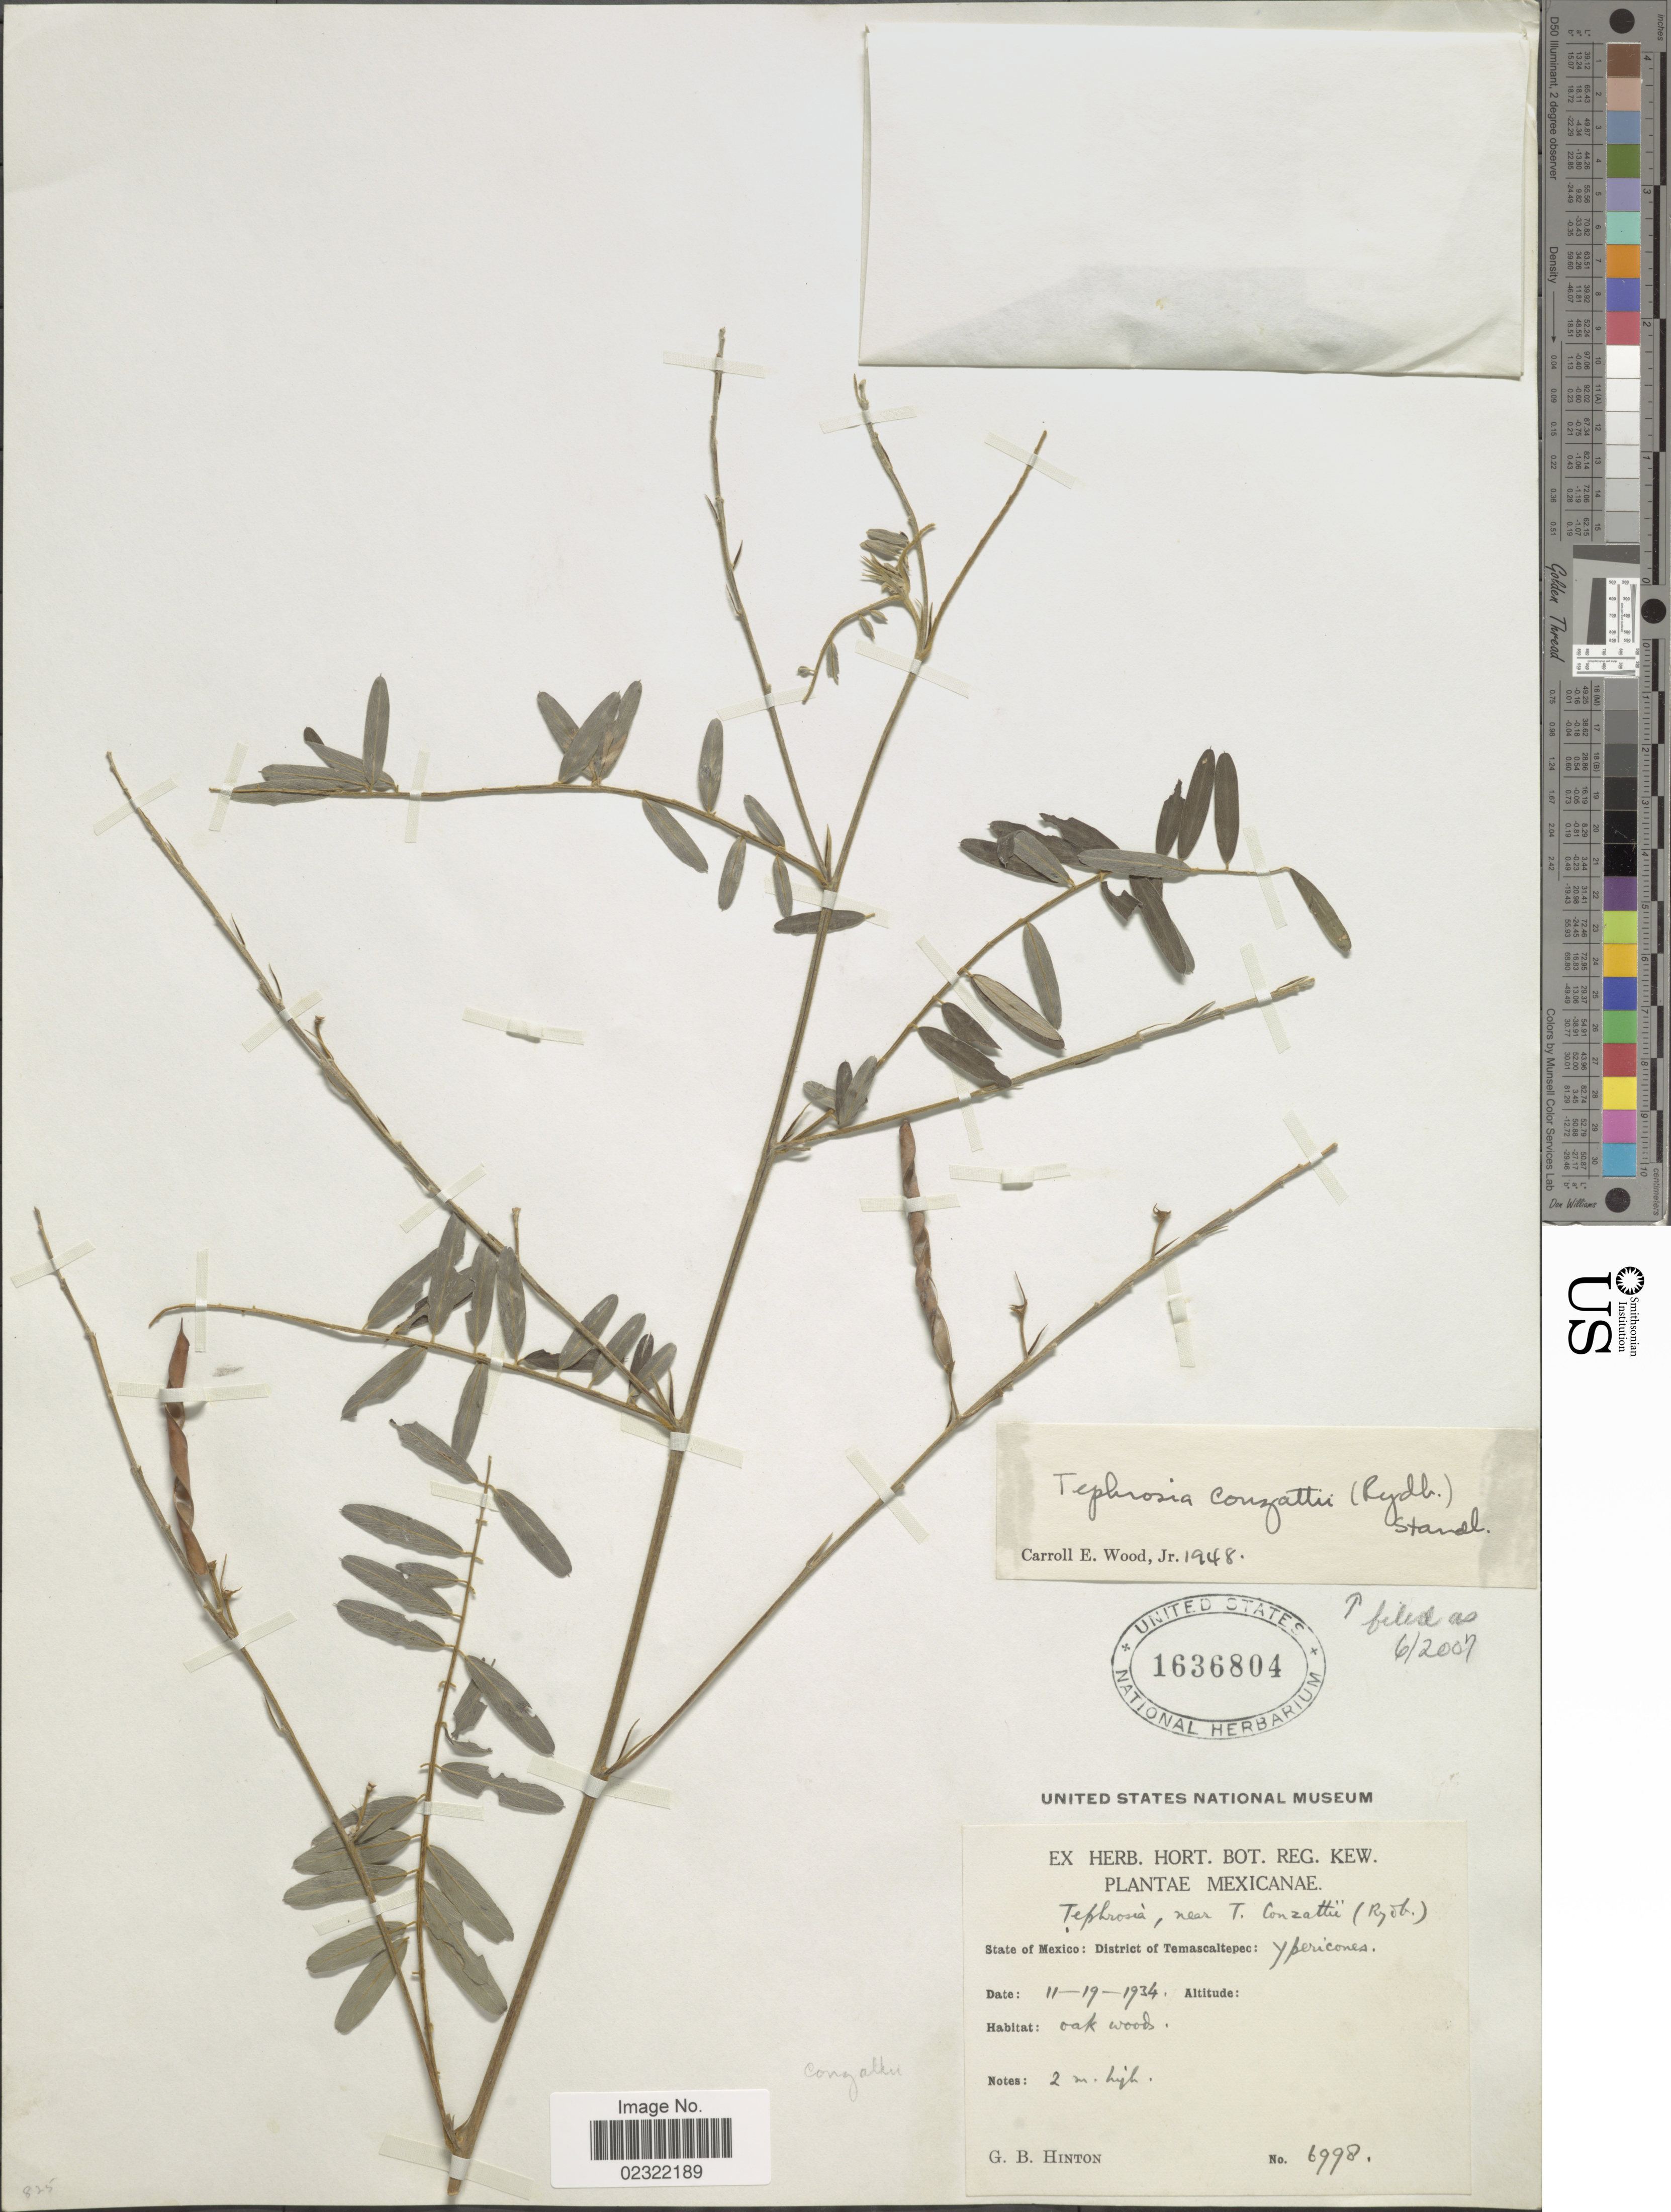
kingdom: Plantae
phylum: Tracheophyta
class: Magnoliopsida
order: Fabales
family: Fabaceae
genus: Tephrosia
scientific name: Tephrosia conzattii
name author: (Rydb.) Standl.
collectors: G. B. Hinton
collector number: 6998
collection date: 1934-11-19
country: Mexico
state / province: México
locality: District of temascaltepec: Ypericones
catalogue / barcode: US 1636804